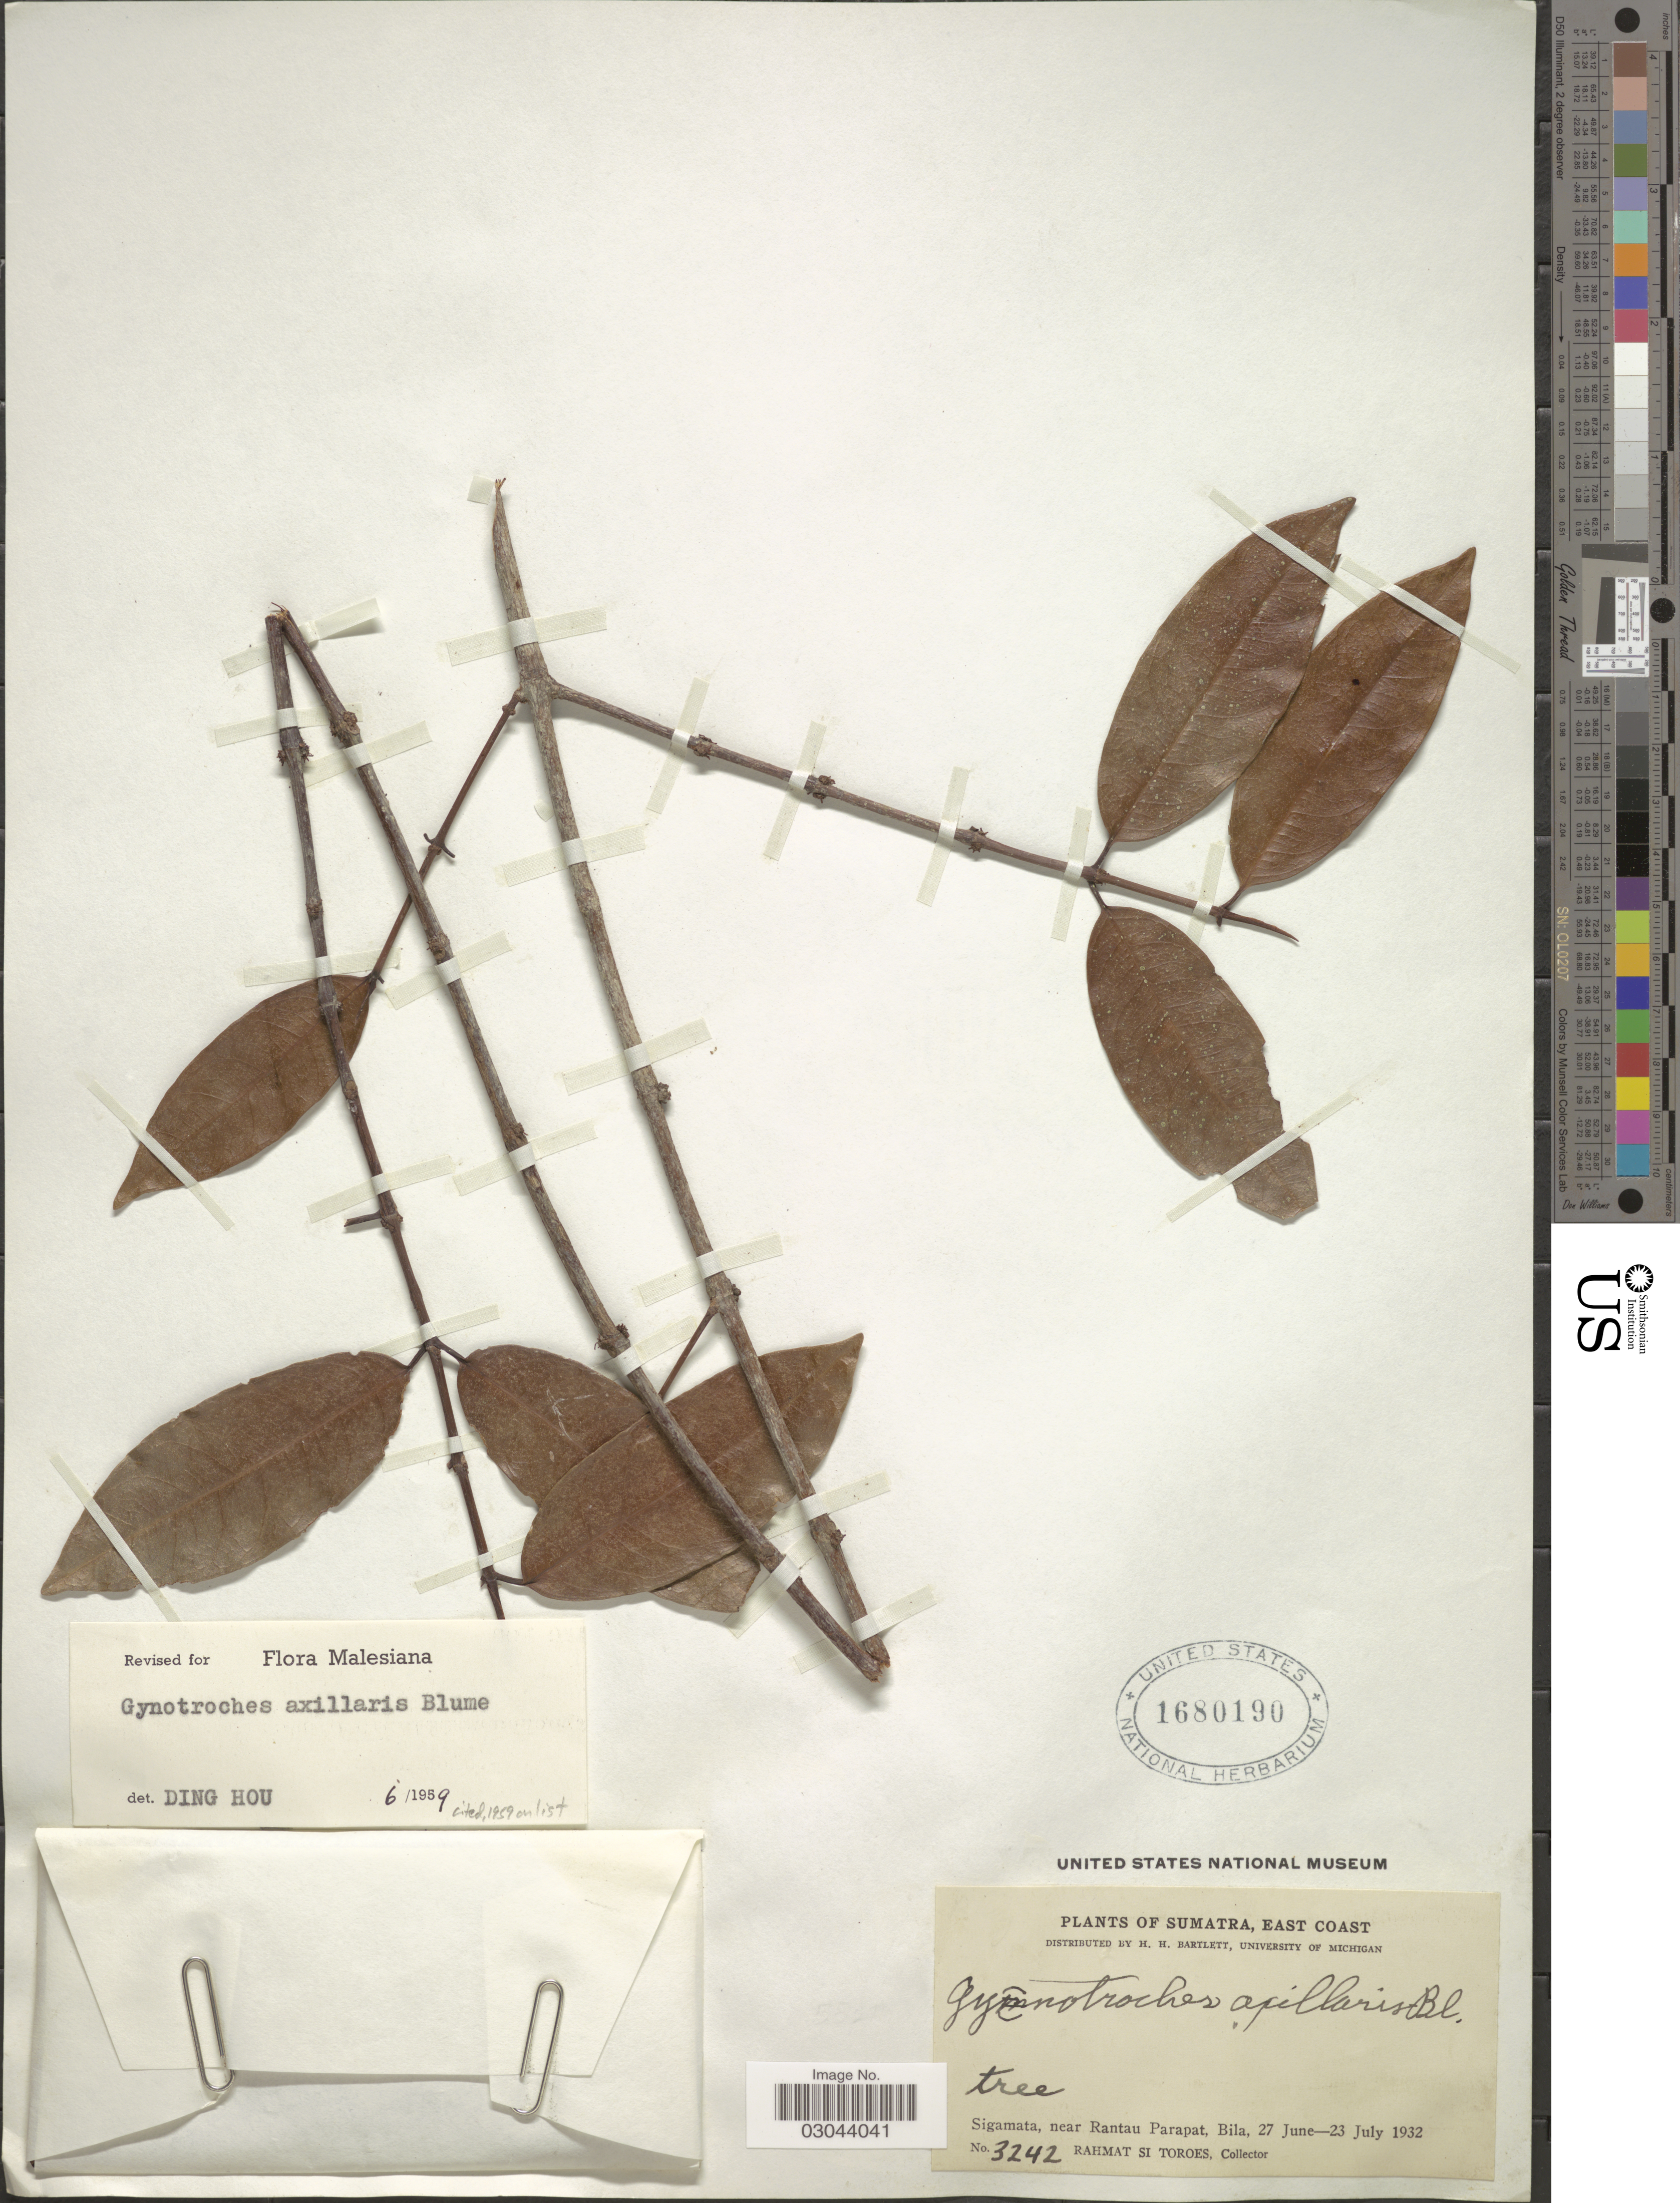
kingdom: Plantae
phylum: Tracheophyta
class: Magnoliopsida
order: Malpighiales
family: Rhizophoraceae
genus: Gynotroches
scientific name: Gynotroches axillaris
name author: Blume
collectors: Rahmat Si Boeea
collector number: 3242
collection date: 1932-06-27/1932-07-23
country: Indonesia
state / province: Sumatra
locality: East Coast. Sigamata, near Rantau Parapat, Bila.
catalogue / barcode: US 1680190